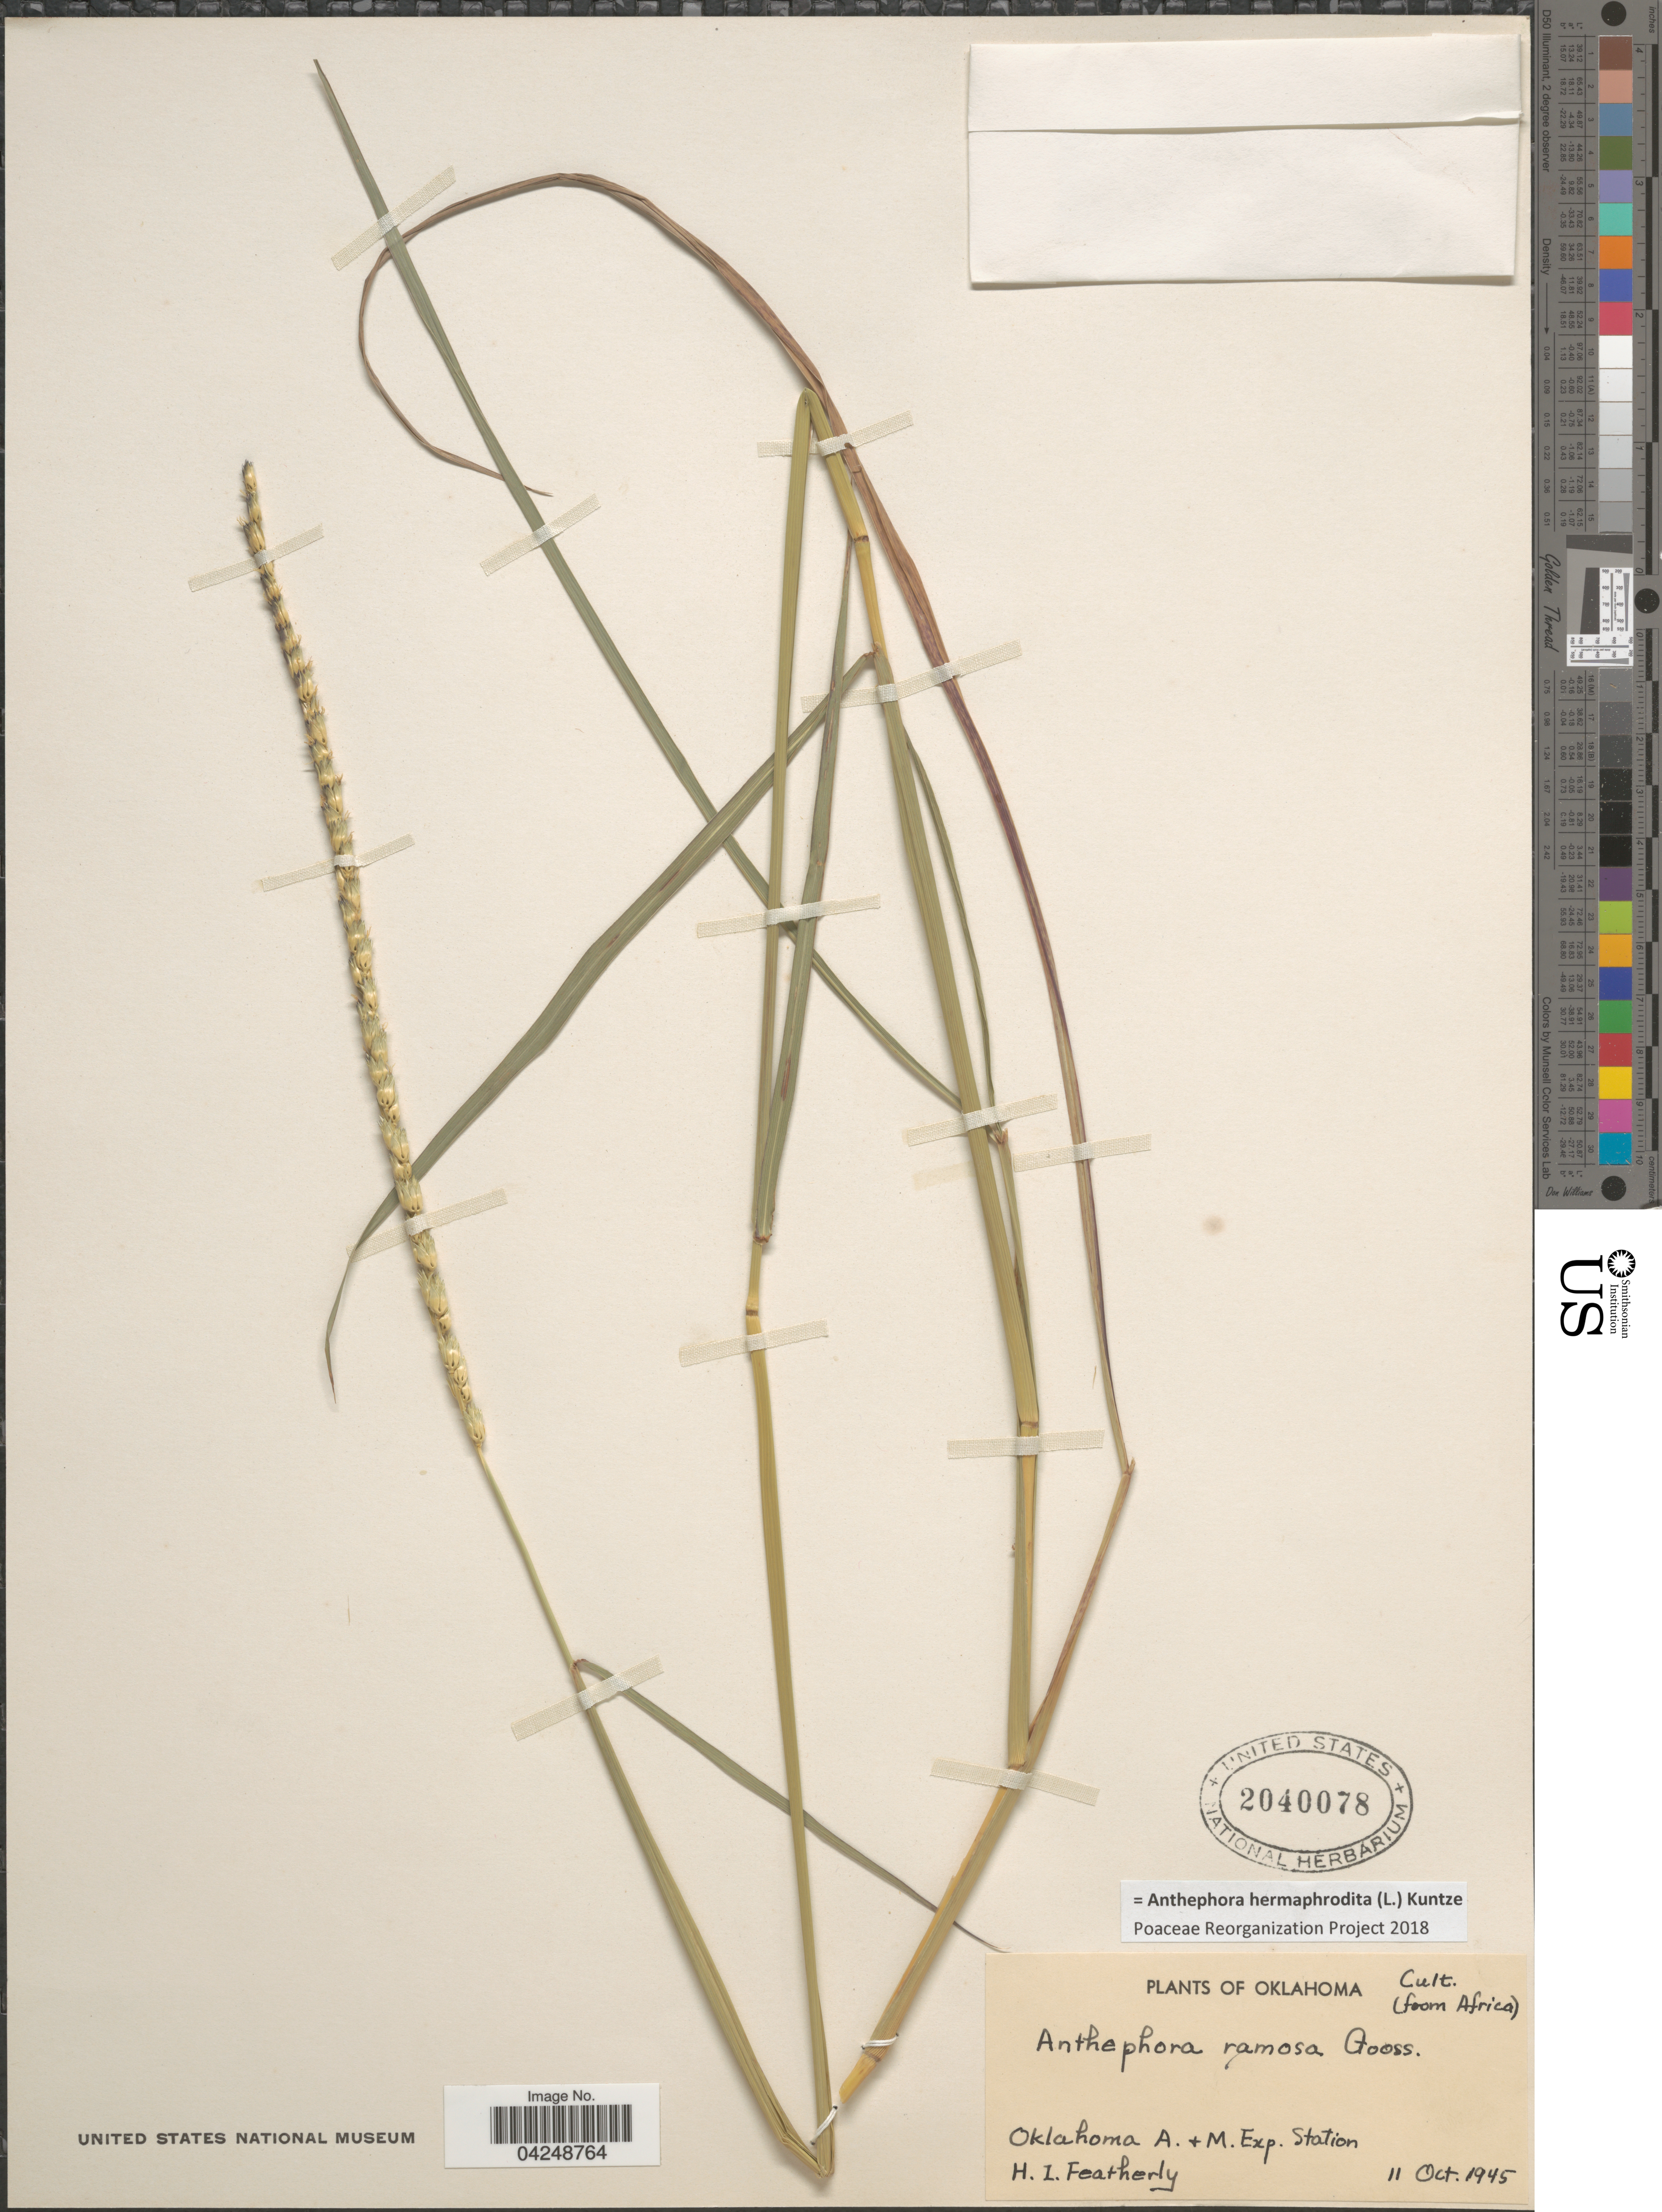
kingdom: Plantae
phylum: Tracheophyta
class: Liliopsida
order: Poales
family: Poaceae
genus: Anthephora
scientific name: Anthephora hermaphrodita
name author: (L.) Kuntze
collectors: H. Featherly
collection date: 1945-10-11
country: United States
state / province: Oklahoma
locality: Oklahoma A. & M. Exp. Station. Cult. (from Africa).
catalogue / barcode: US 2040078